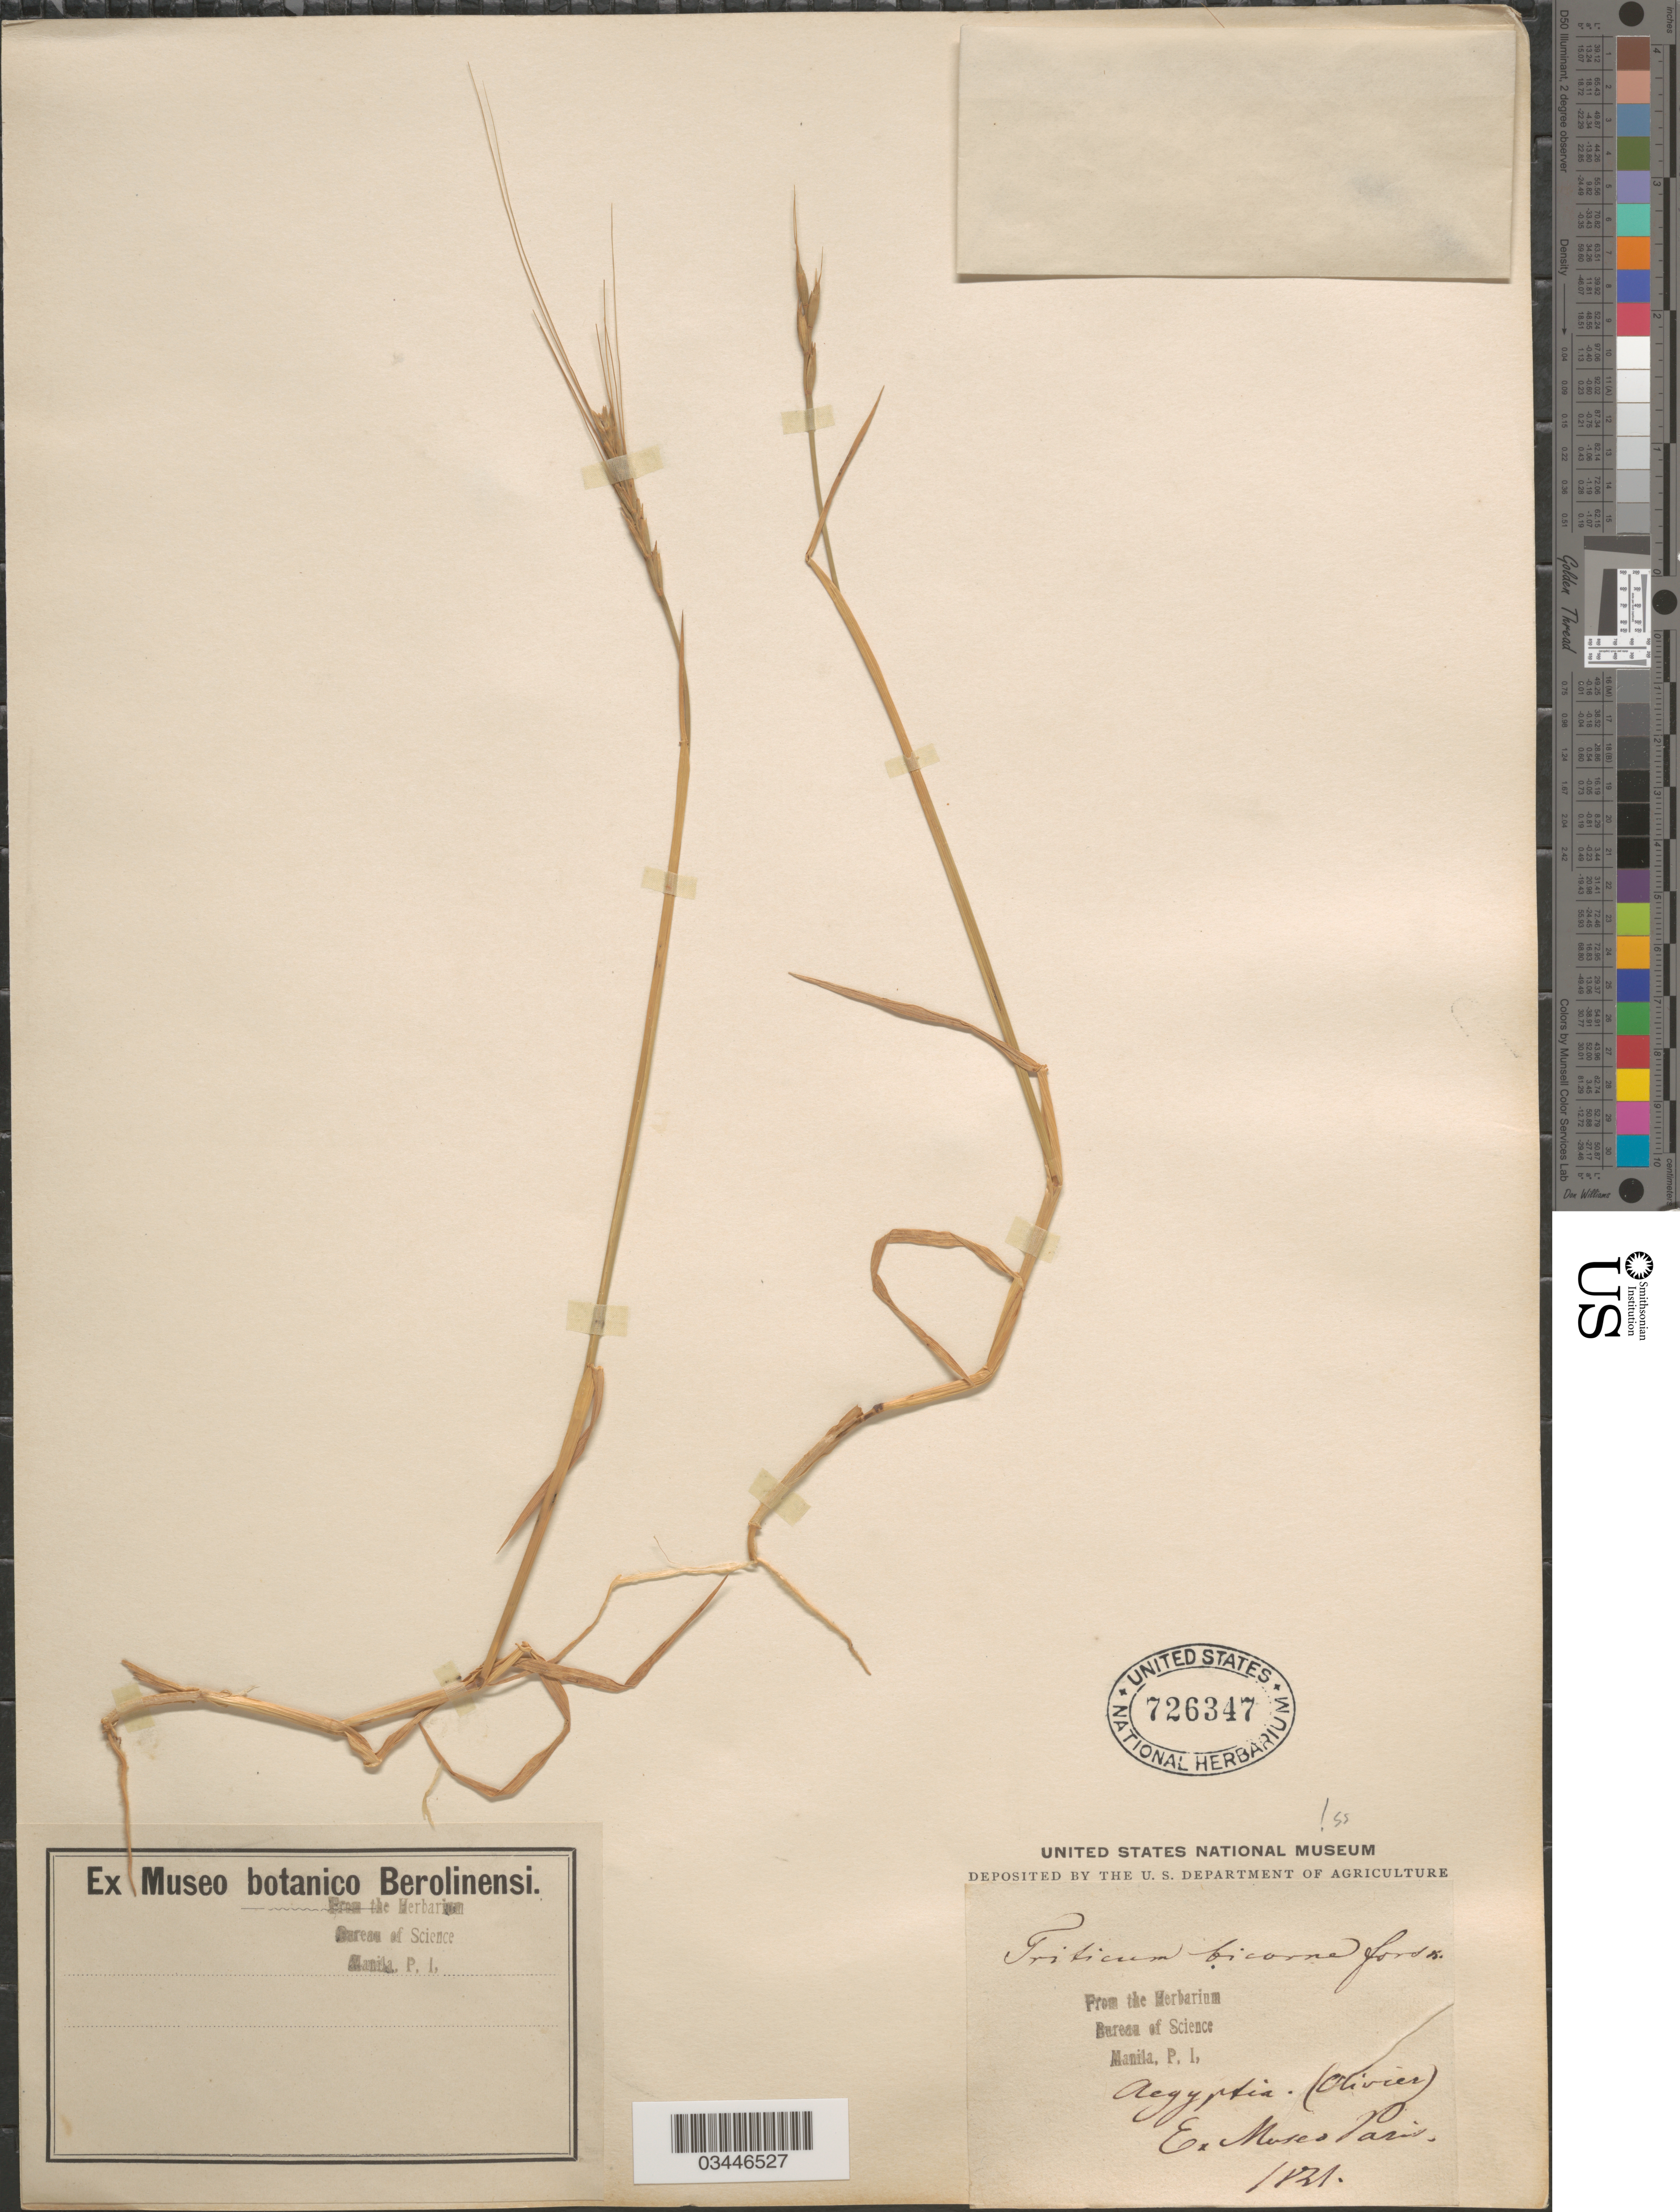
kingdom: Plantae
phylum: Tracheophyta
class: Liliopsida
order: Poales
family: Poaceae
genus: Aegilops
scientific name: Aegilops bicornis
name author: (Forssk.) Jaub. & Spach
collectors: ex Mus. Paris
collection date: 1821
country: Egypt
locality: Aegyptia. (Olivier).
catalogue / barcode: US 726347